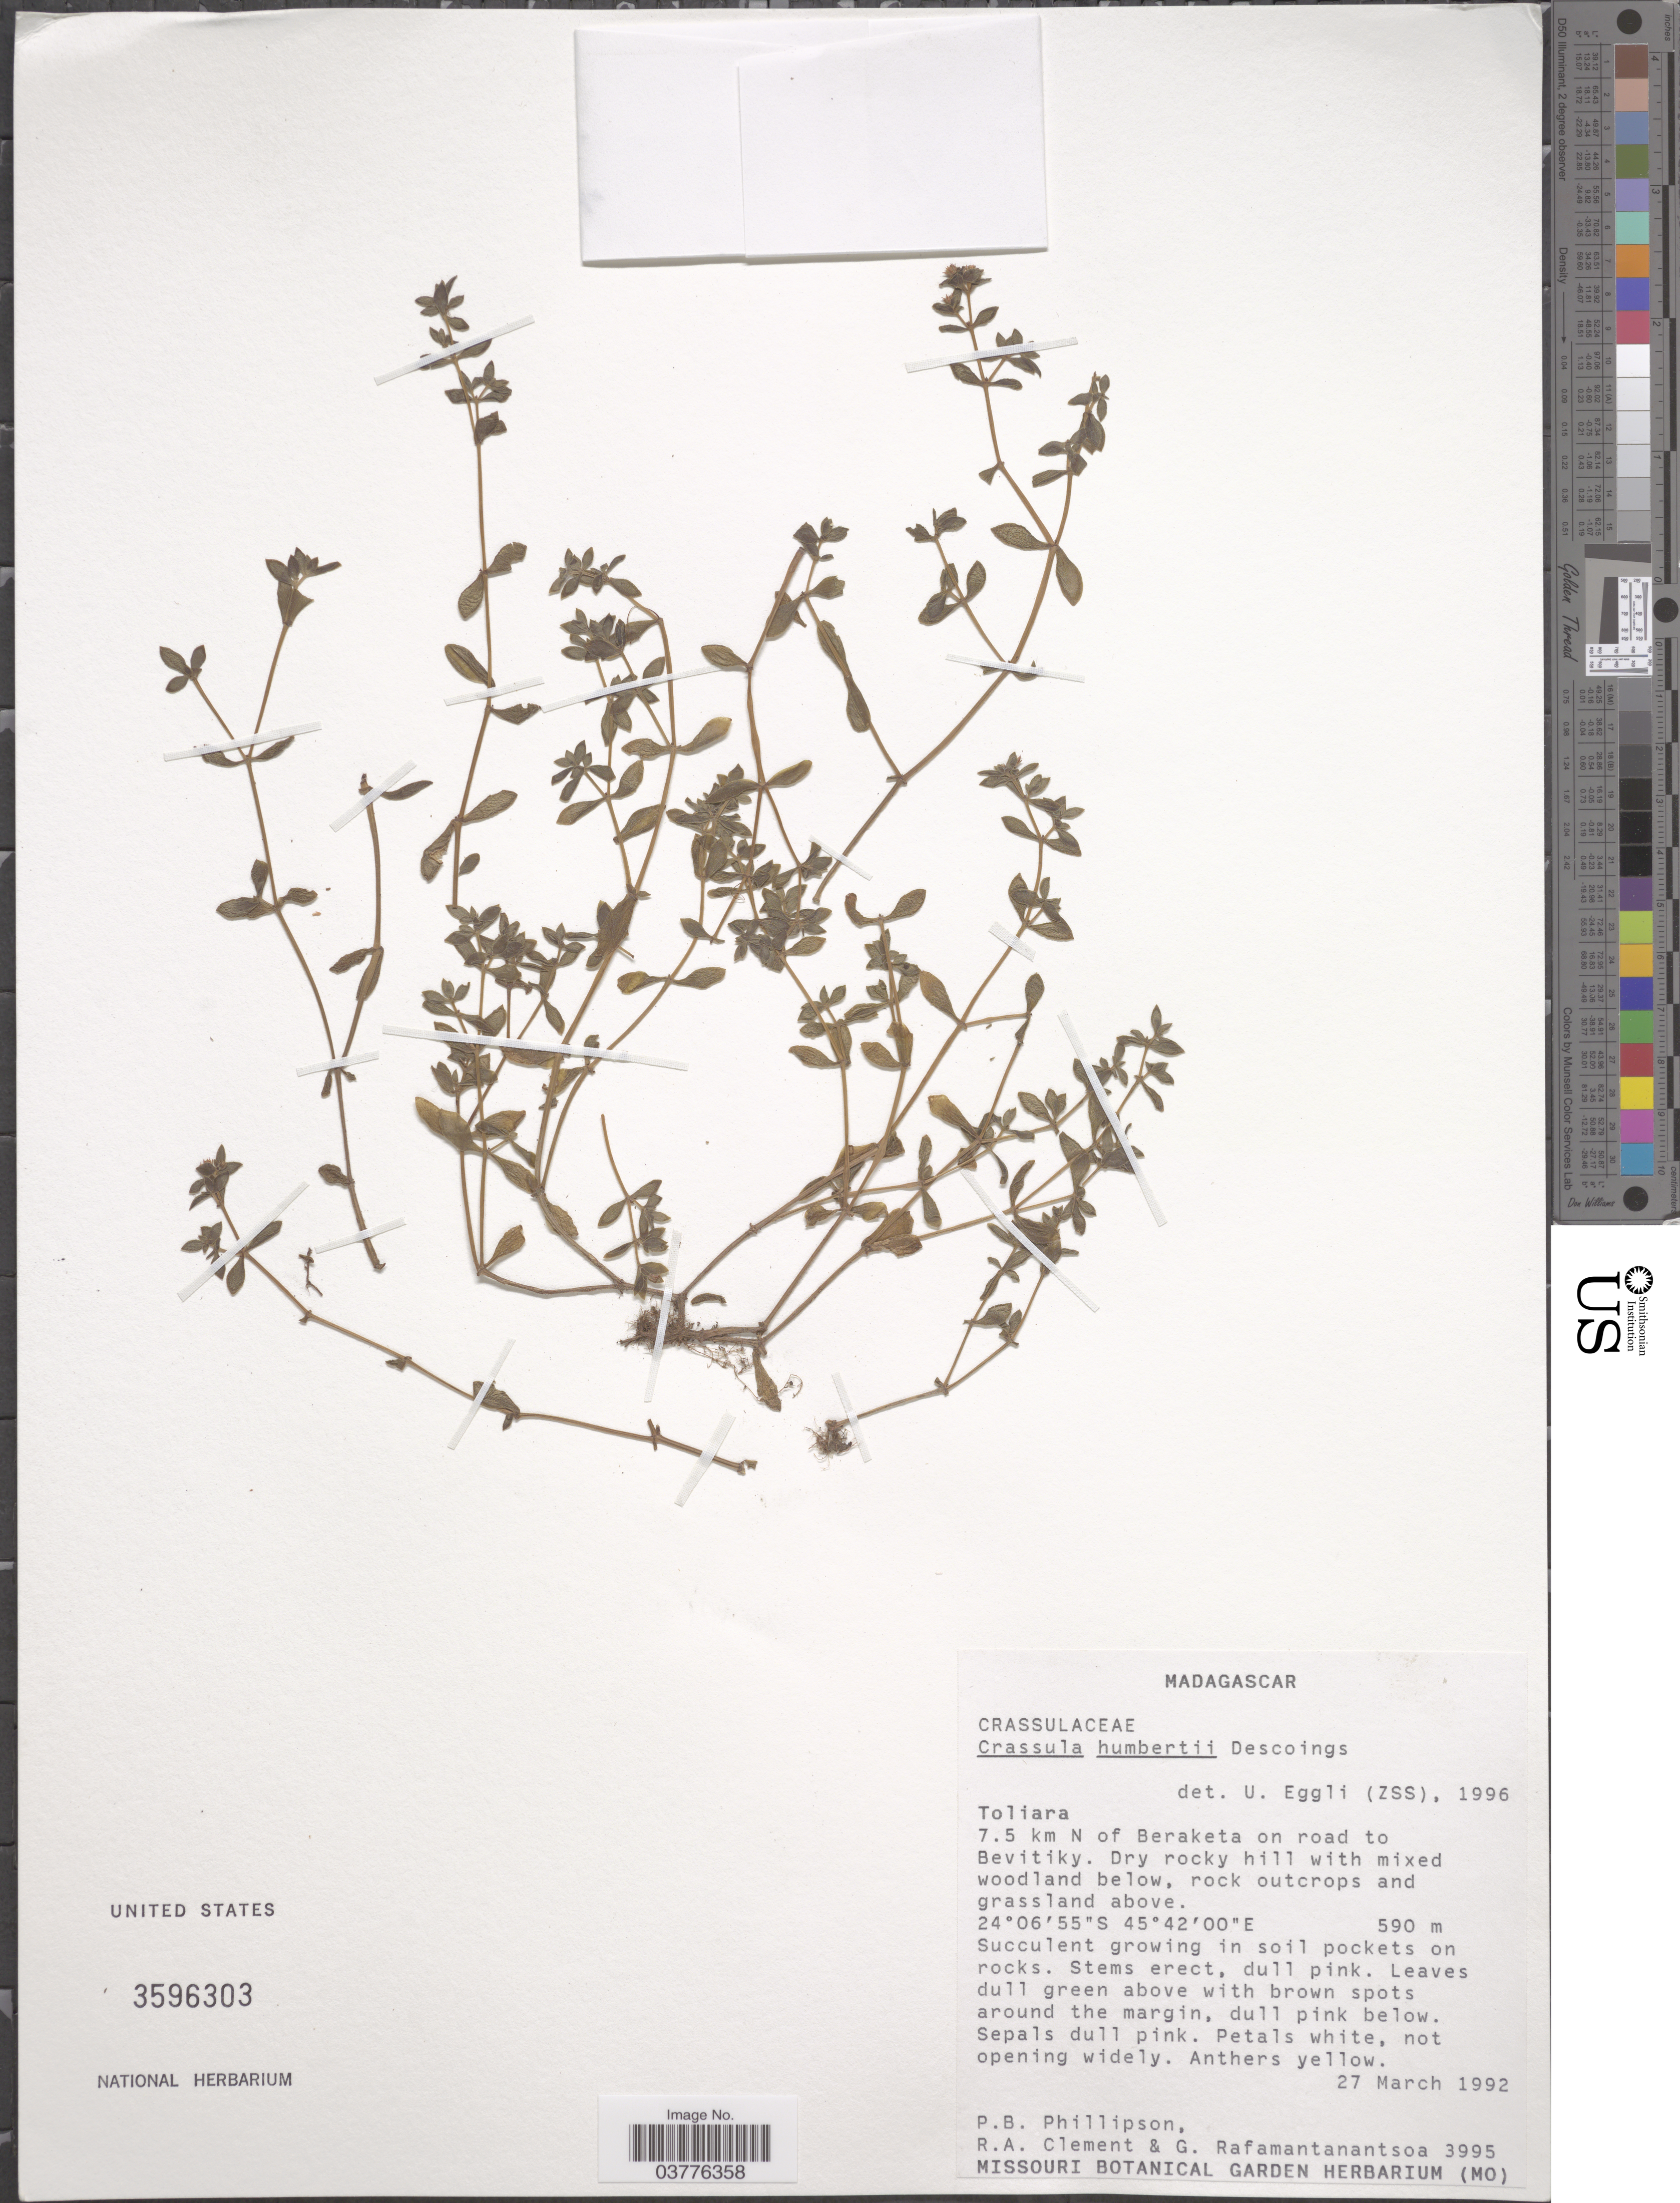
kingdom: Plantae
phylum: Tracheophyta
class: Magnoliopsida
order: Saxifragales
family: Crassulaceae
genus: Crassula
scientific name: Crassula humbertii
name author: Desc.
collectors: P. B. Phillipson, R. A.Clement & G. Rafamantanantsoa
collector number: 3995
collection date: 1992-03-27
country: Madagascar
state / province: Androy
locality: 7.5 km N of Beraketa on road to Bevitiky.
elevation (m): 590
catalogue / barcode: US 3596303